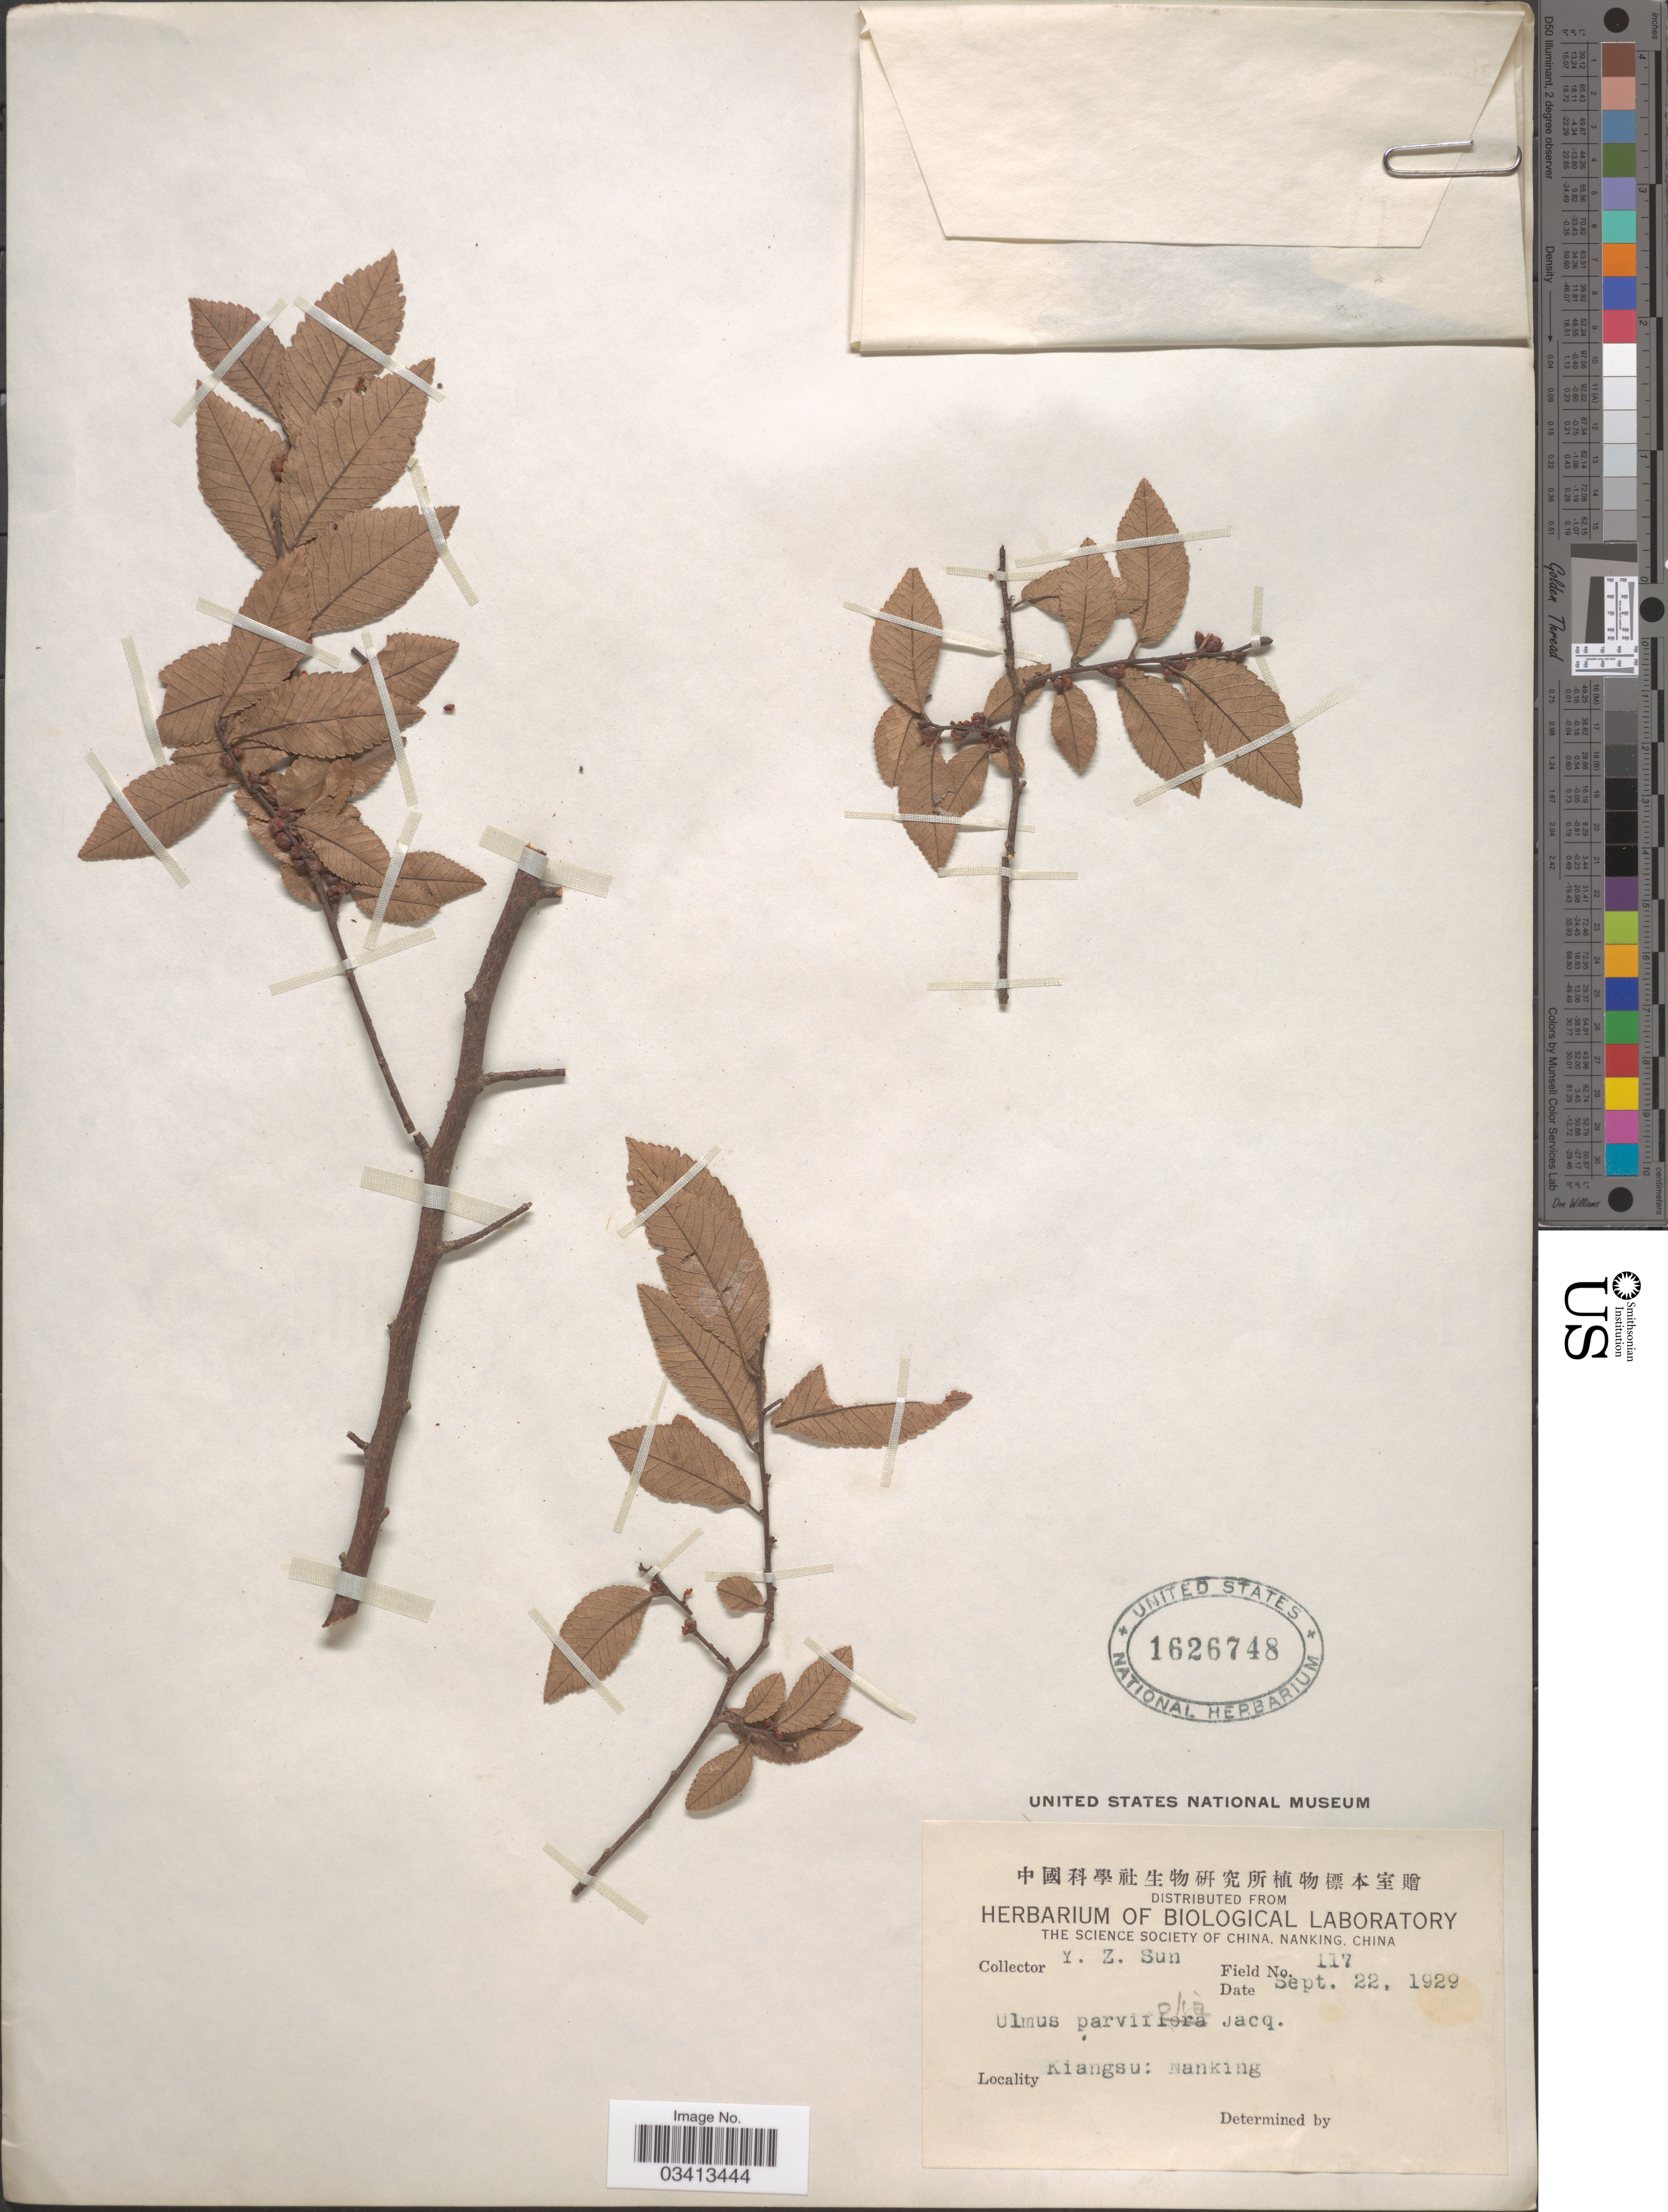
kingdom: Plantae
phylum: Tracheophyta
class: Magnoliopsida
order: Rosales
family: Ulmaceae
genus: Ulmus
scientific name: Ulmus parvifolia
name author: Jacq.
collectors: Y. Sun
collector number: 117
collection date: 1929-09-22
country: China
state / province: Jiangsu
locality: Kiangsu: Nanking.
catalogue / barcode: US 1626748